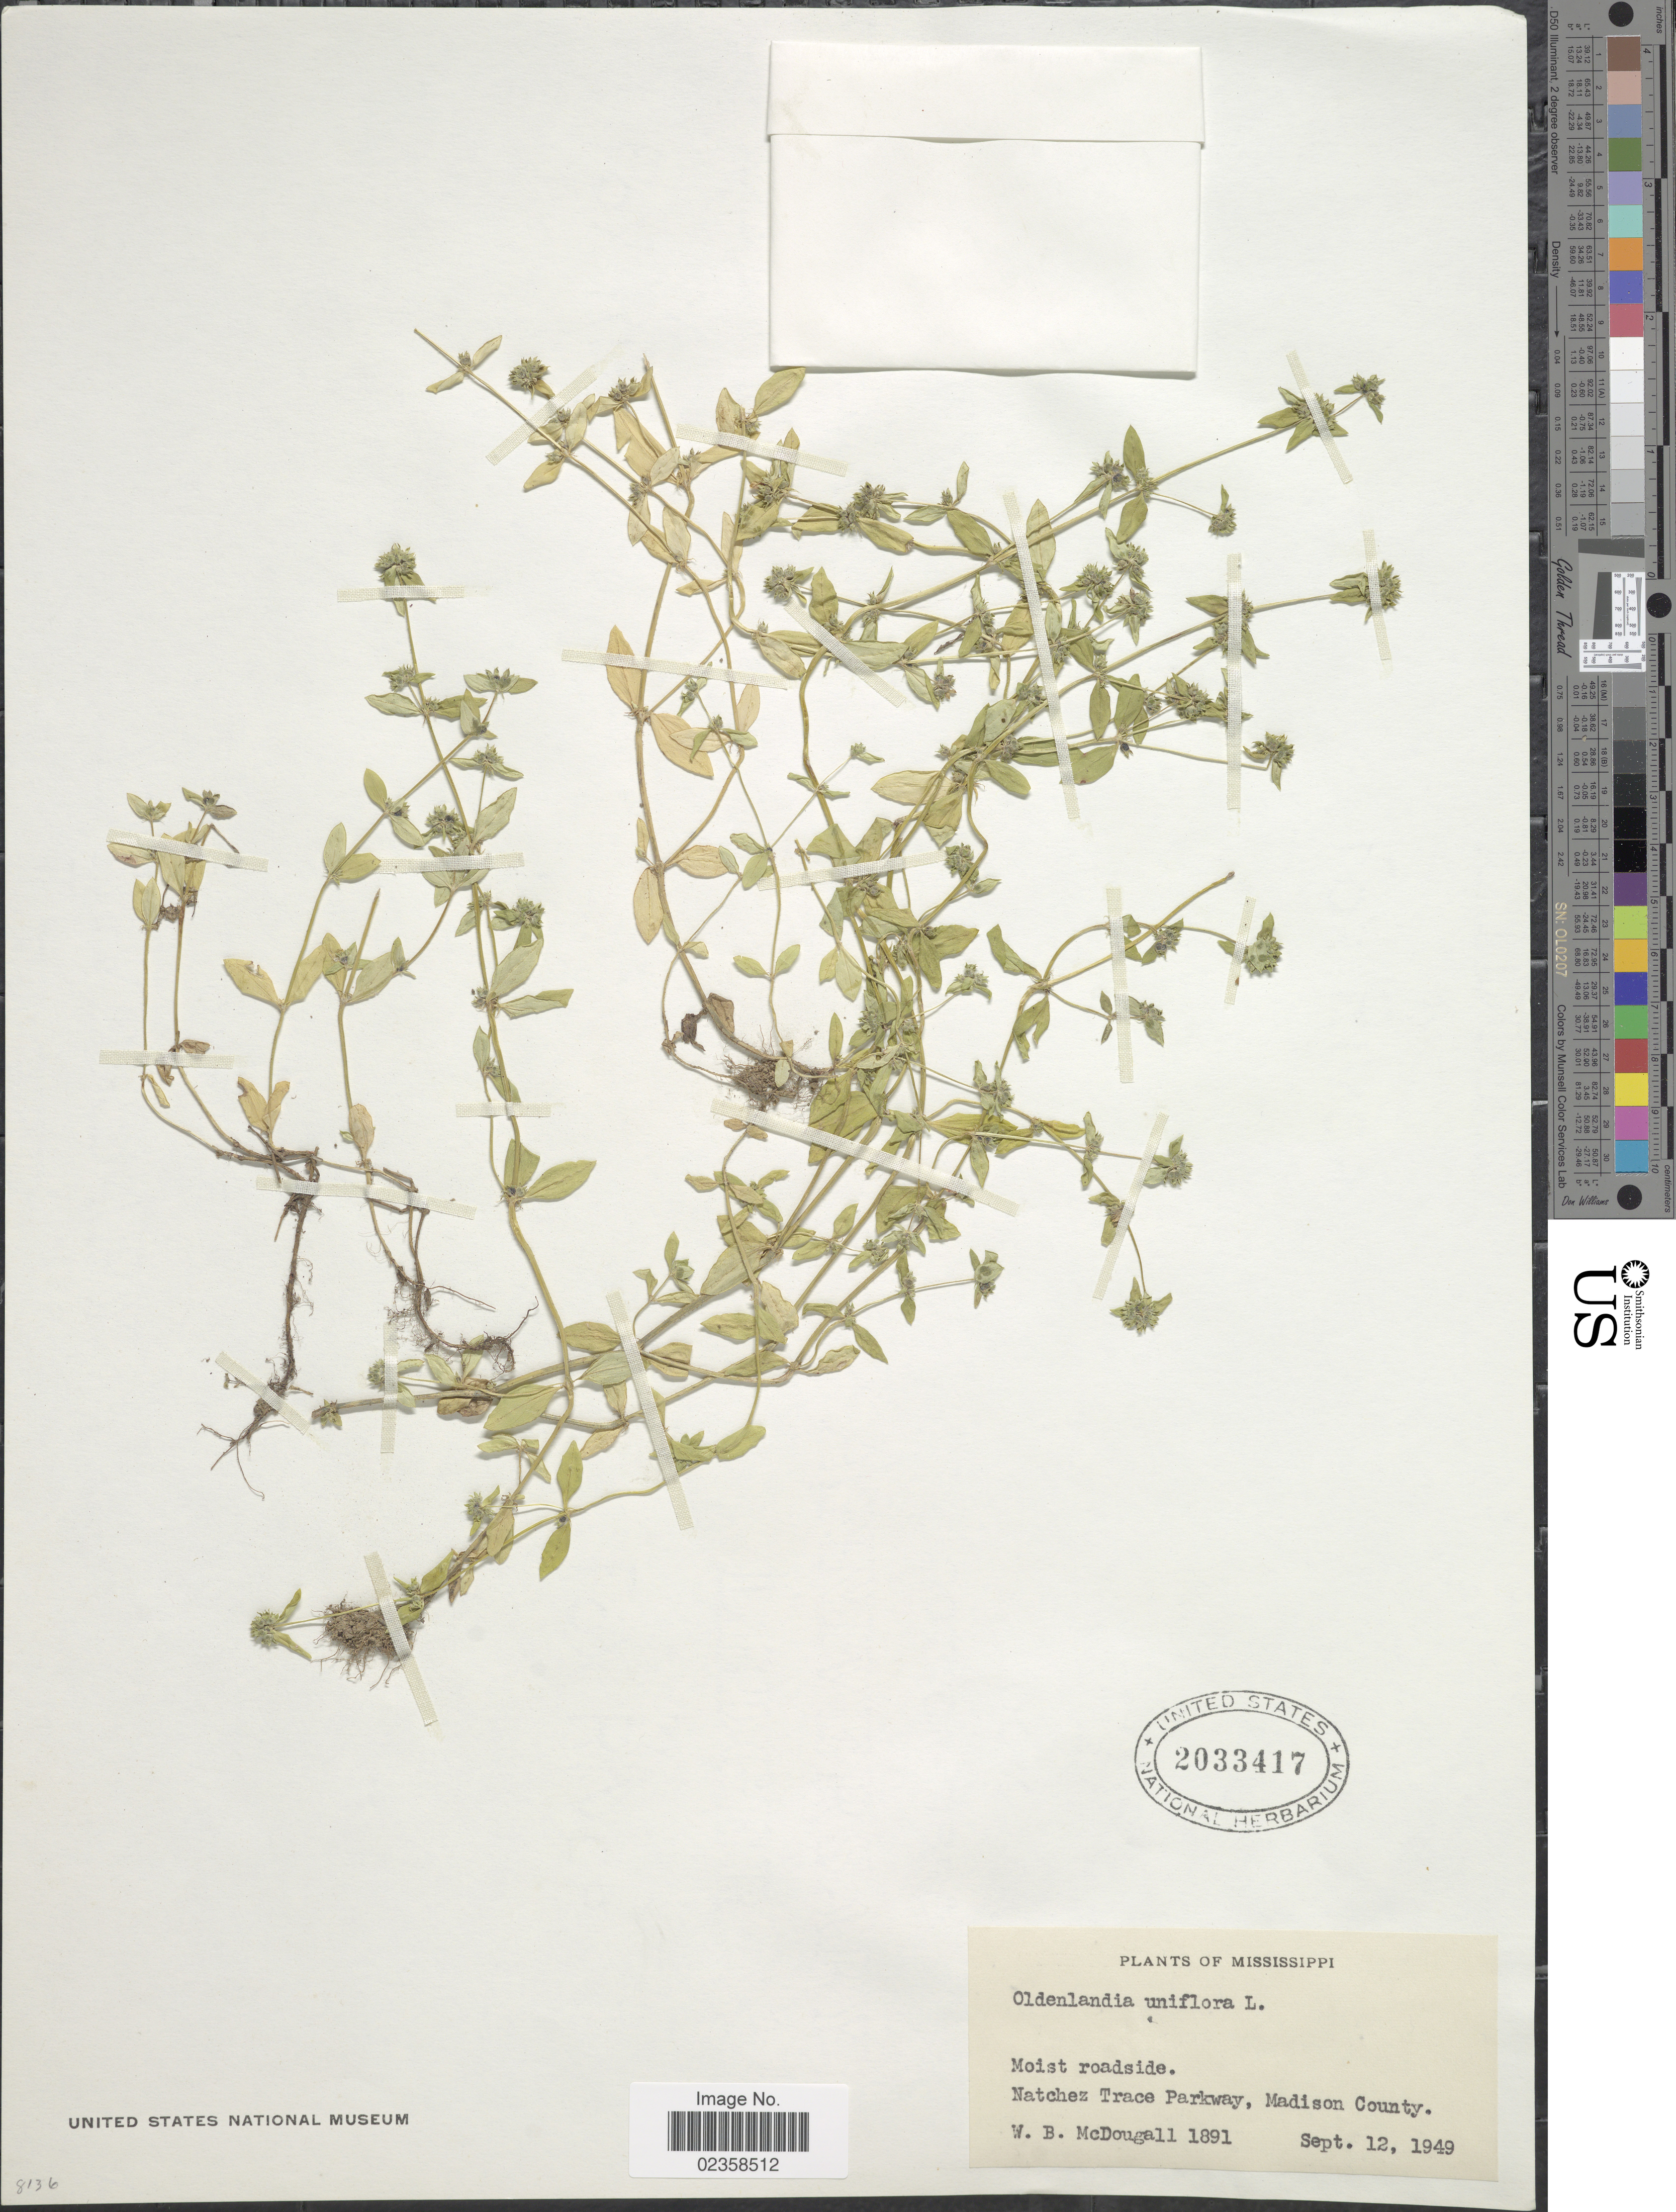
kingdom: Plantae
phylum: Tracheophyta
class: Magnoliopsida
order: Gentianales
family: Rubiaceae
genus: Oldenlandia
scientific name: Oldenlandia uniflora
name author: L.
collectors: W. B. McDougall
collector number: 1891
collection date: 1949-09-12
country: United States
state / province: Mississippi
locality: Moist roadside, Natchez Trace Parkway, Madison County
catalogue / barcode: US 2033417